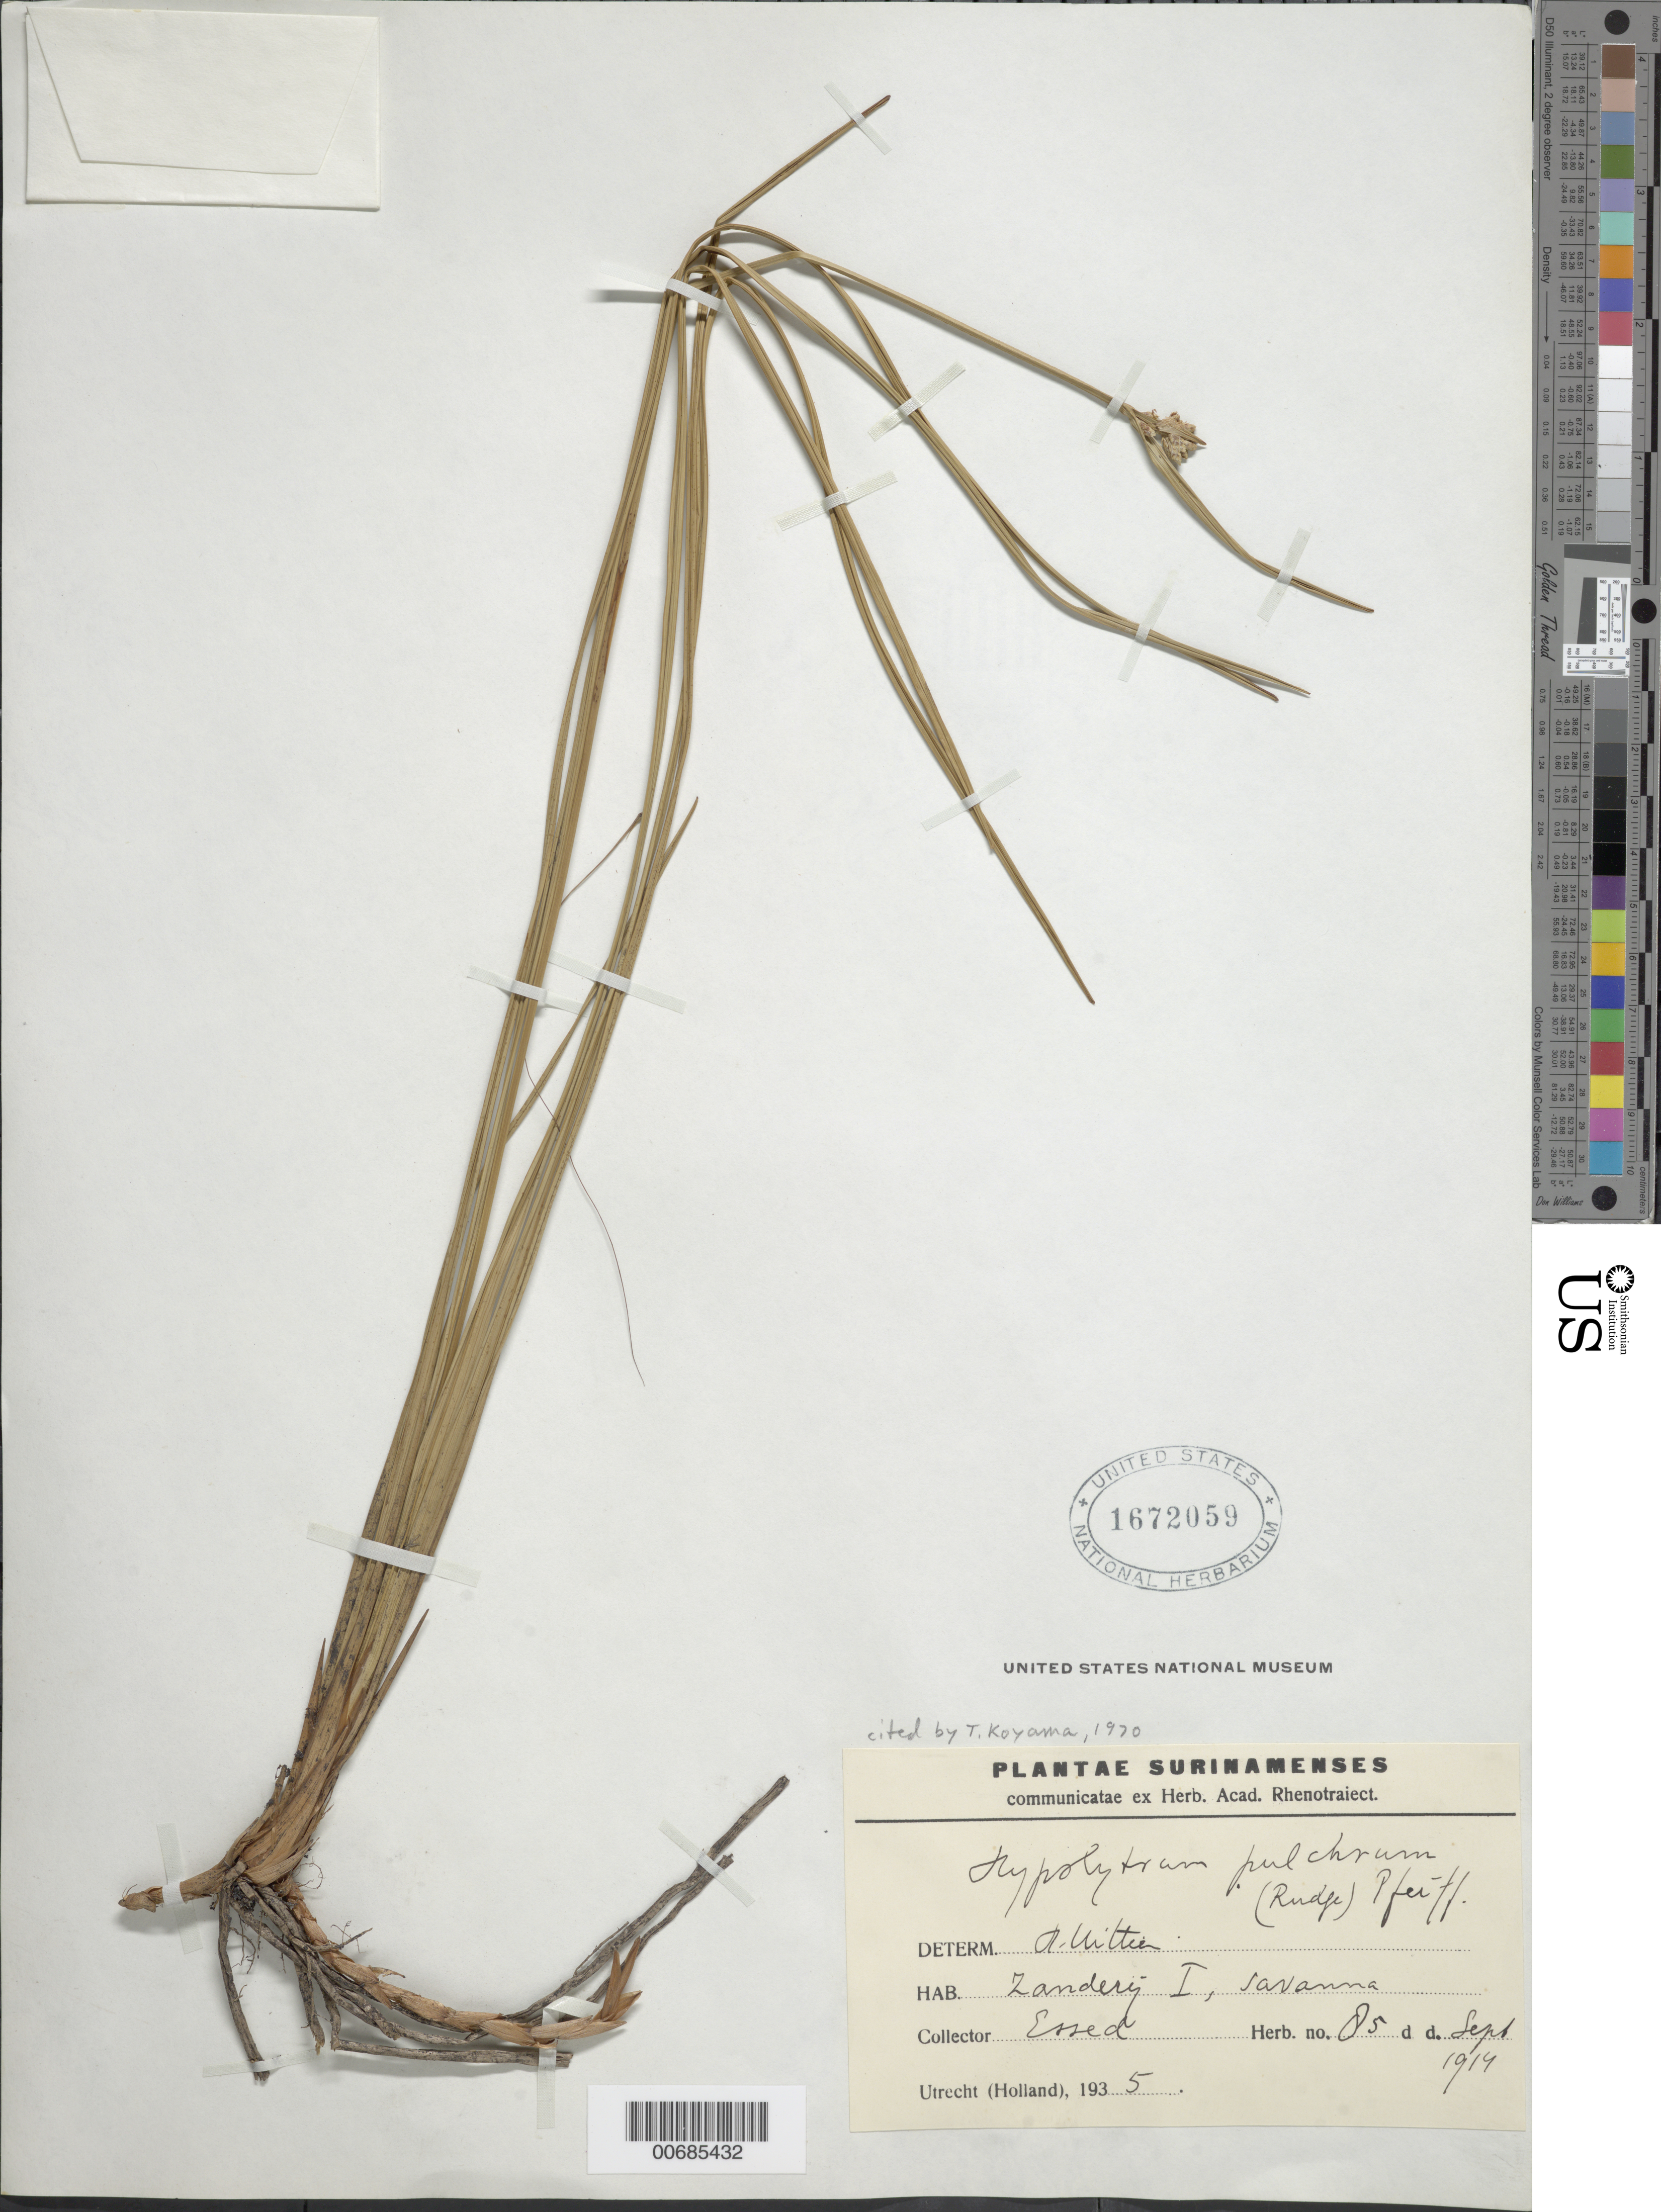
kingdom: Plantae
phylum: Tracheophyta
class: Liliopsida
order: Poales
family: Cyperaceae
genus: Hypolytrum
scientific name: Hypolytrum pulchrum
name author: (Rudge) H. Pfeiff.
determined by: Uittien, H.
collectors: E. Essed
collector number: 85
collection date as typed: Sep-14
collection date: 1914-09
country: Suriname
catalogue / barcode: US 1672059